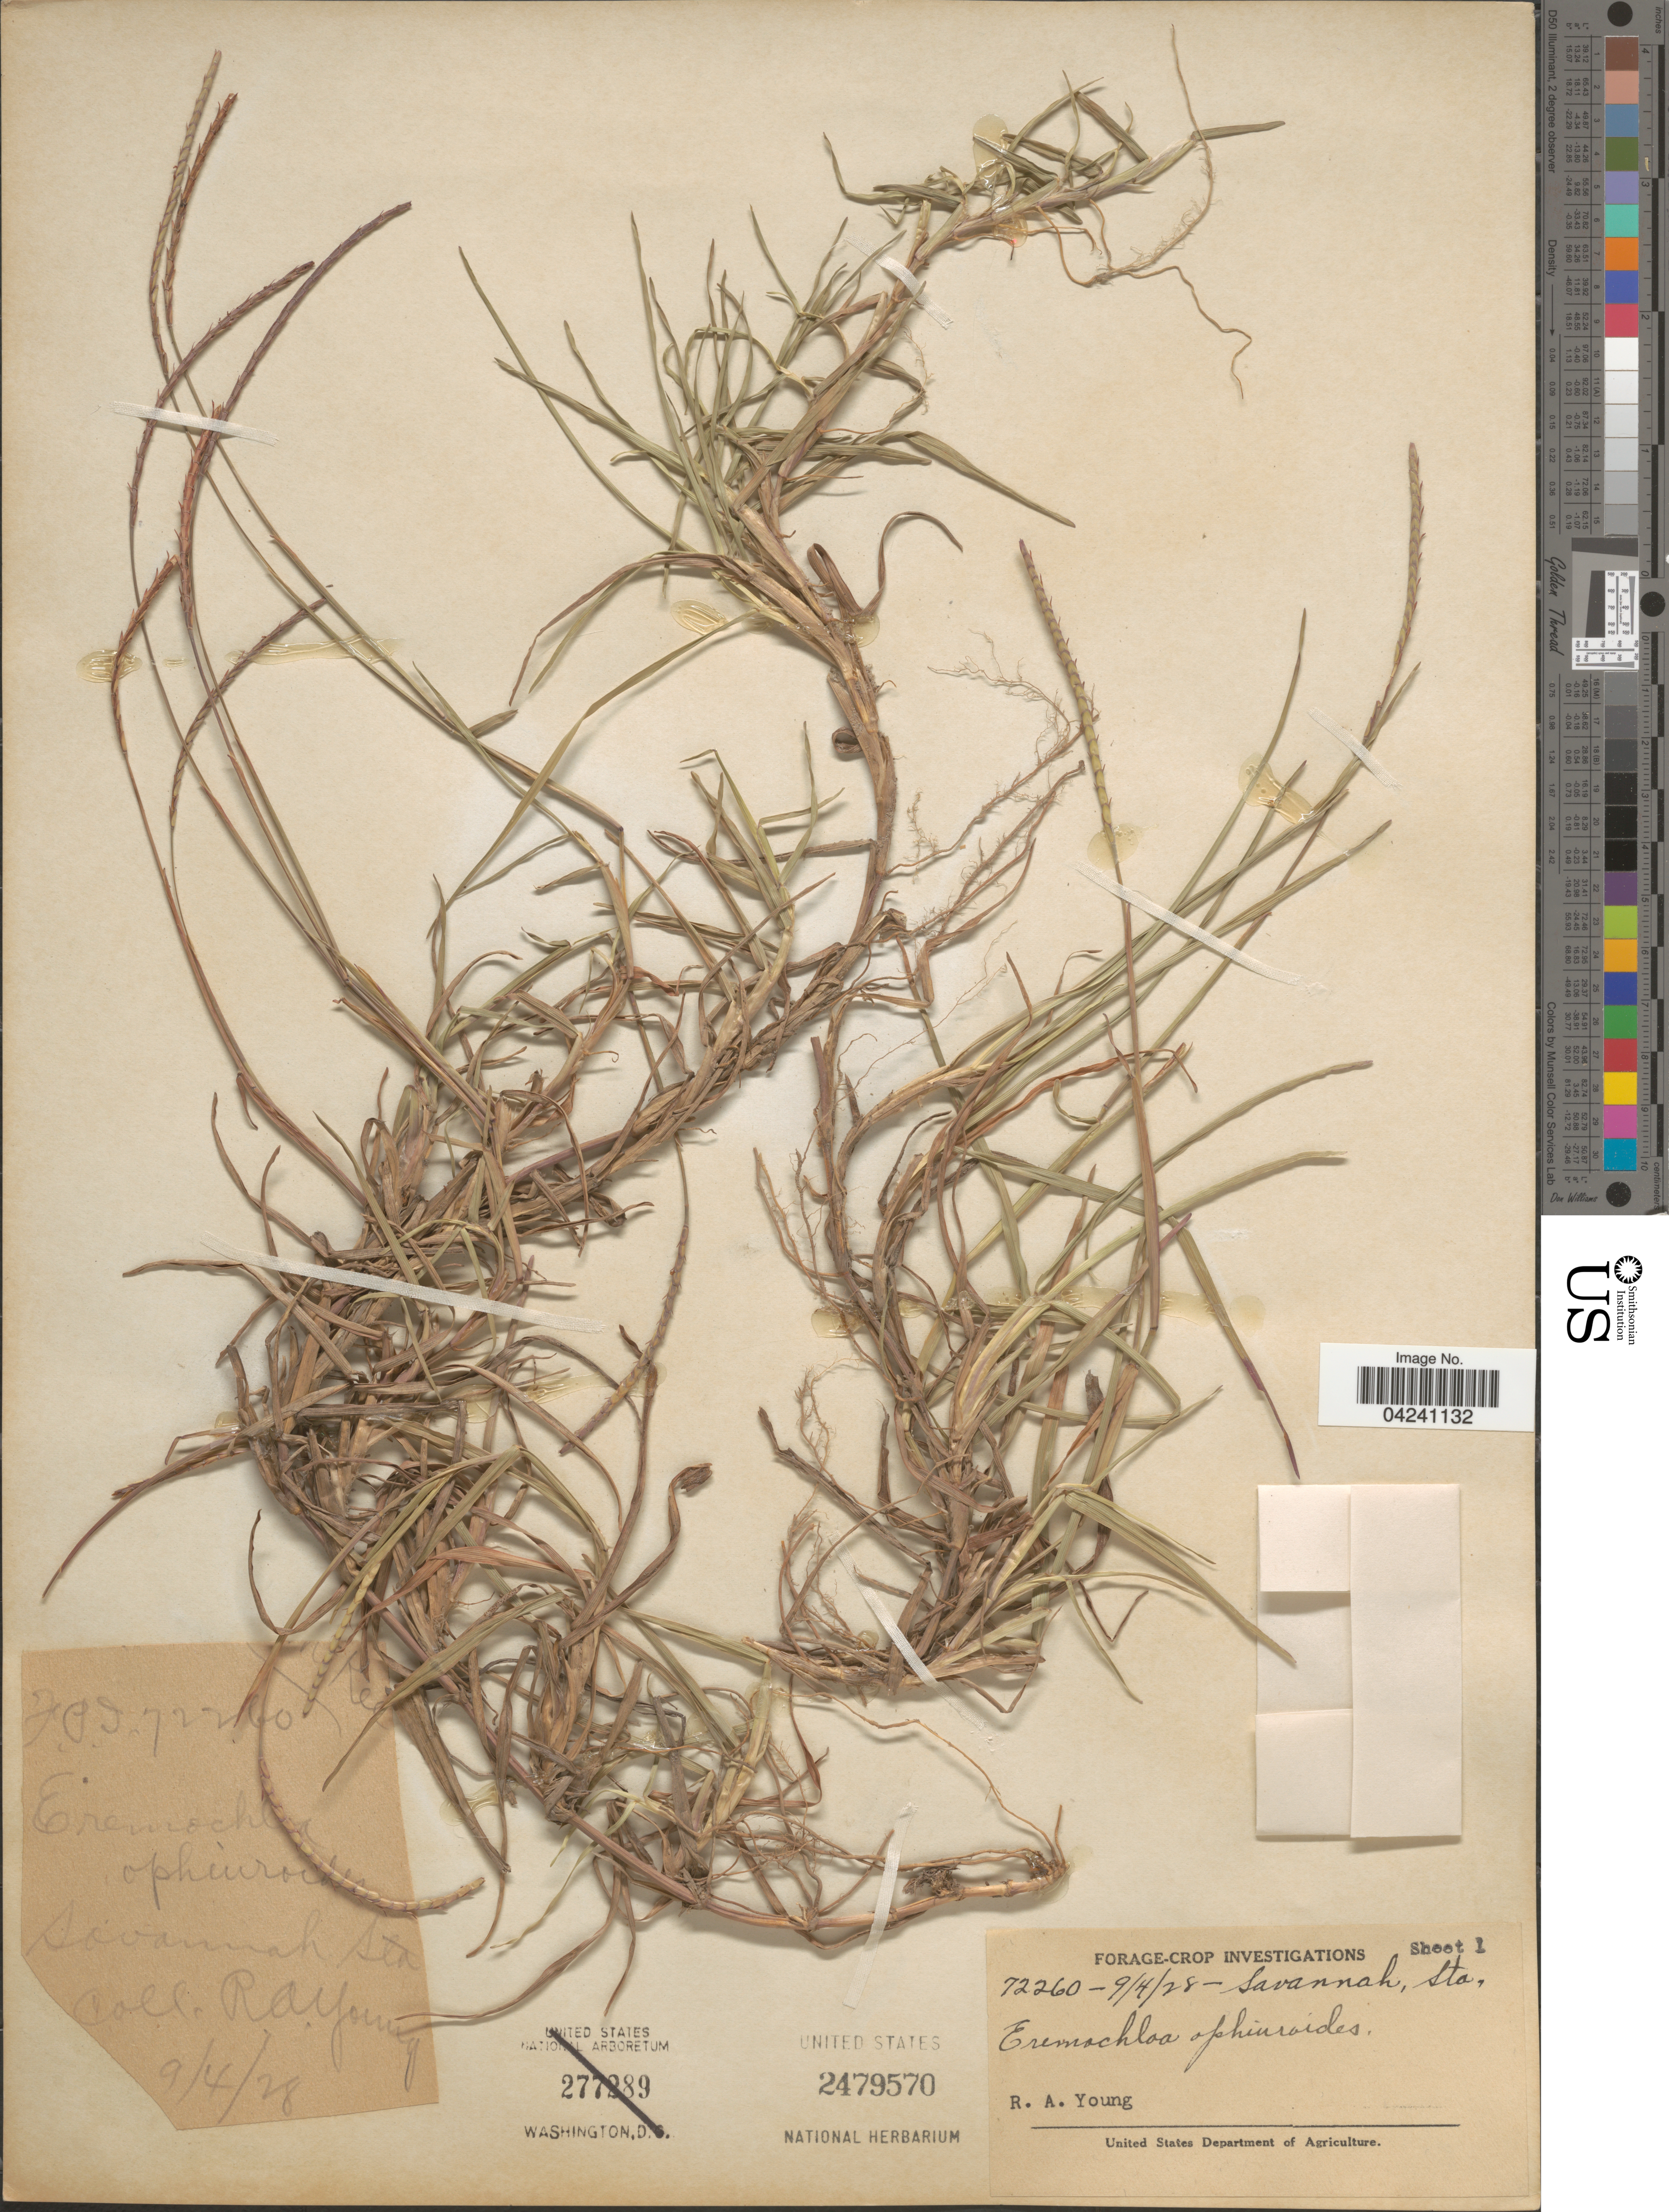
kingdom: Plantae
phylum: Tracheophyta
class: Liliopsida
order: Poales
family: Poaceae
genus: Eremochloa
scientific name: Eremochloa ophiuroides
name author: (Munro) Hack.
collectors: R. A. Young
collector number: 72260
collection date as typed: Transcribed d/m/y: 9/4/28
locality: Savannah, Sta.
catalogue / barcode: US 2479570